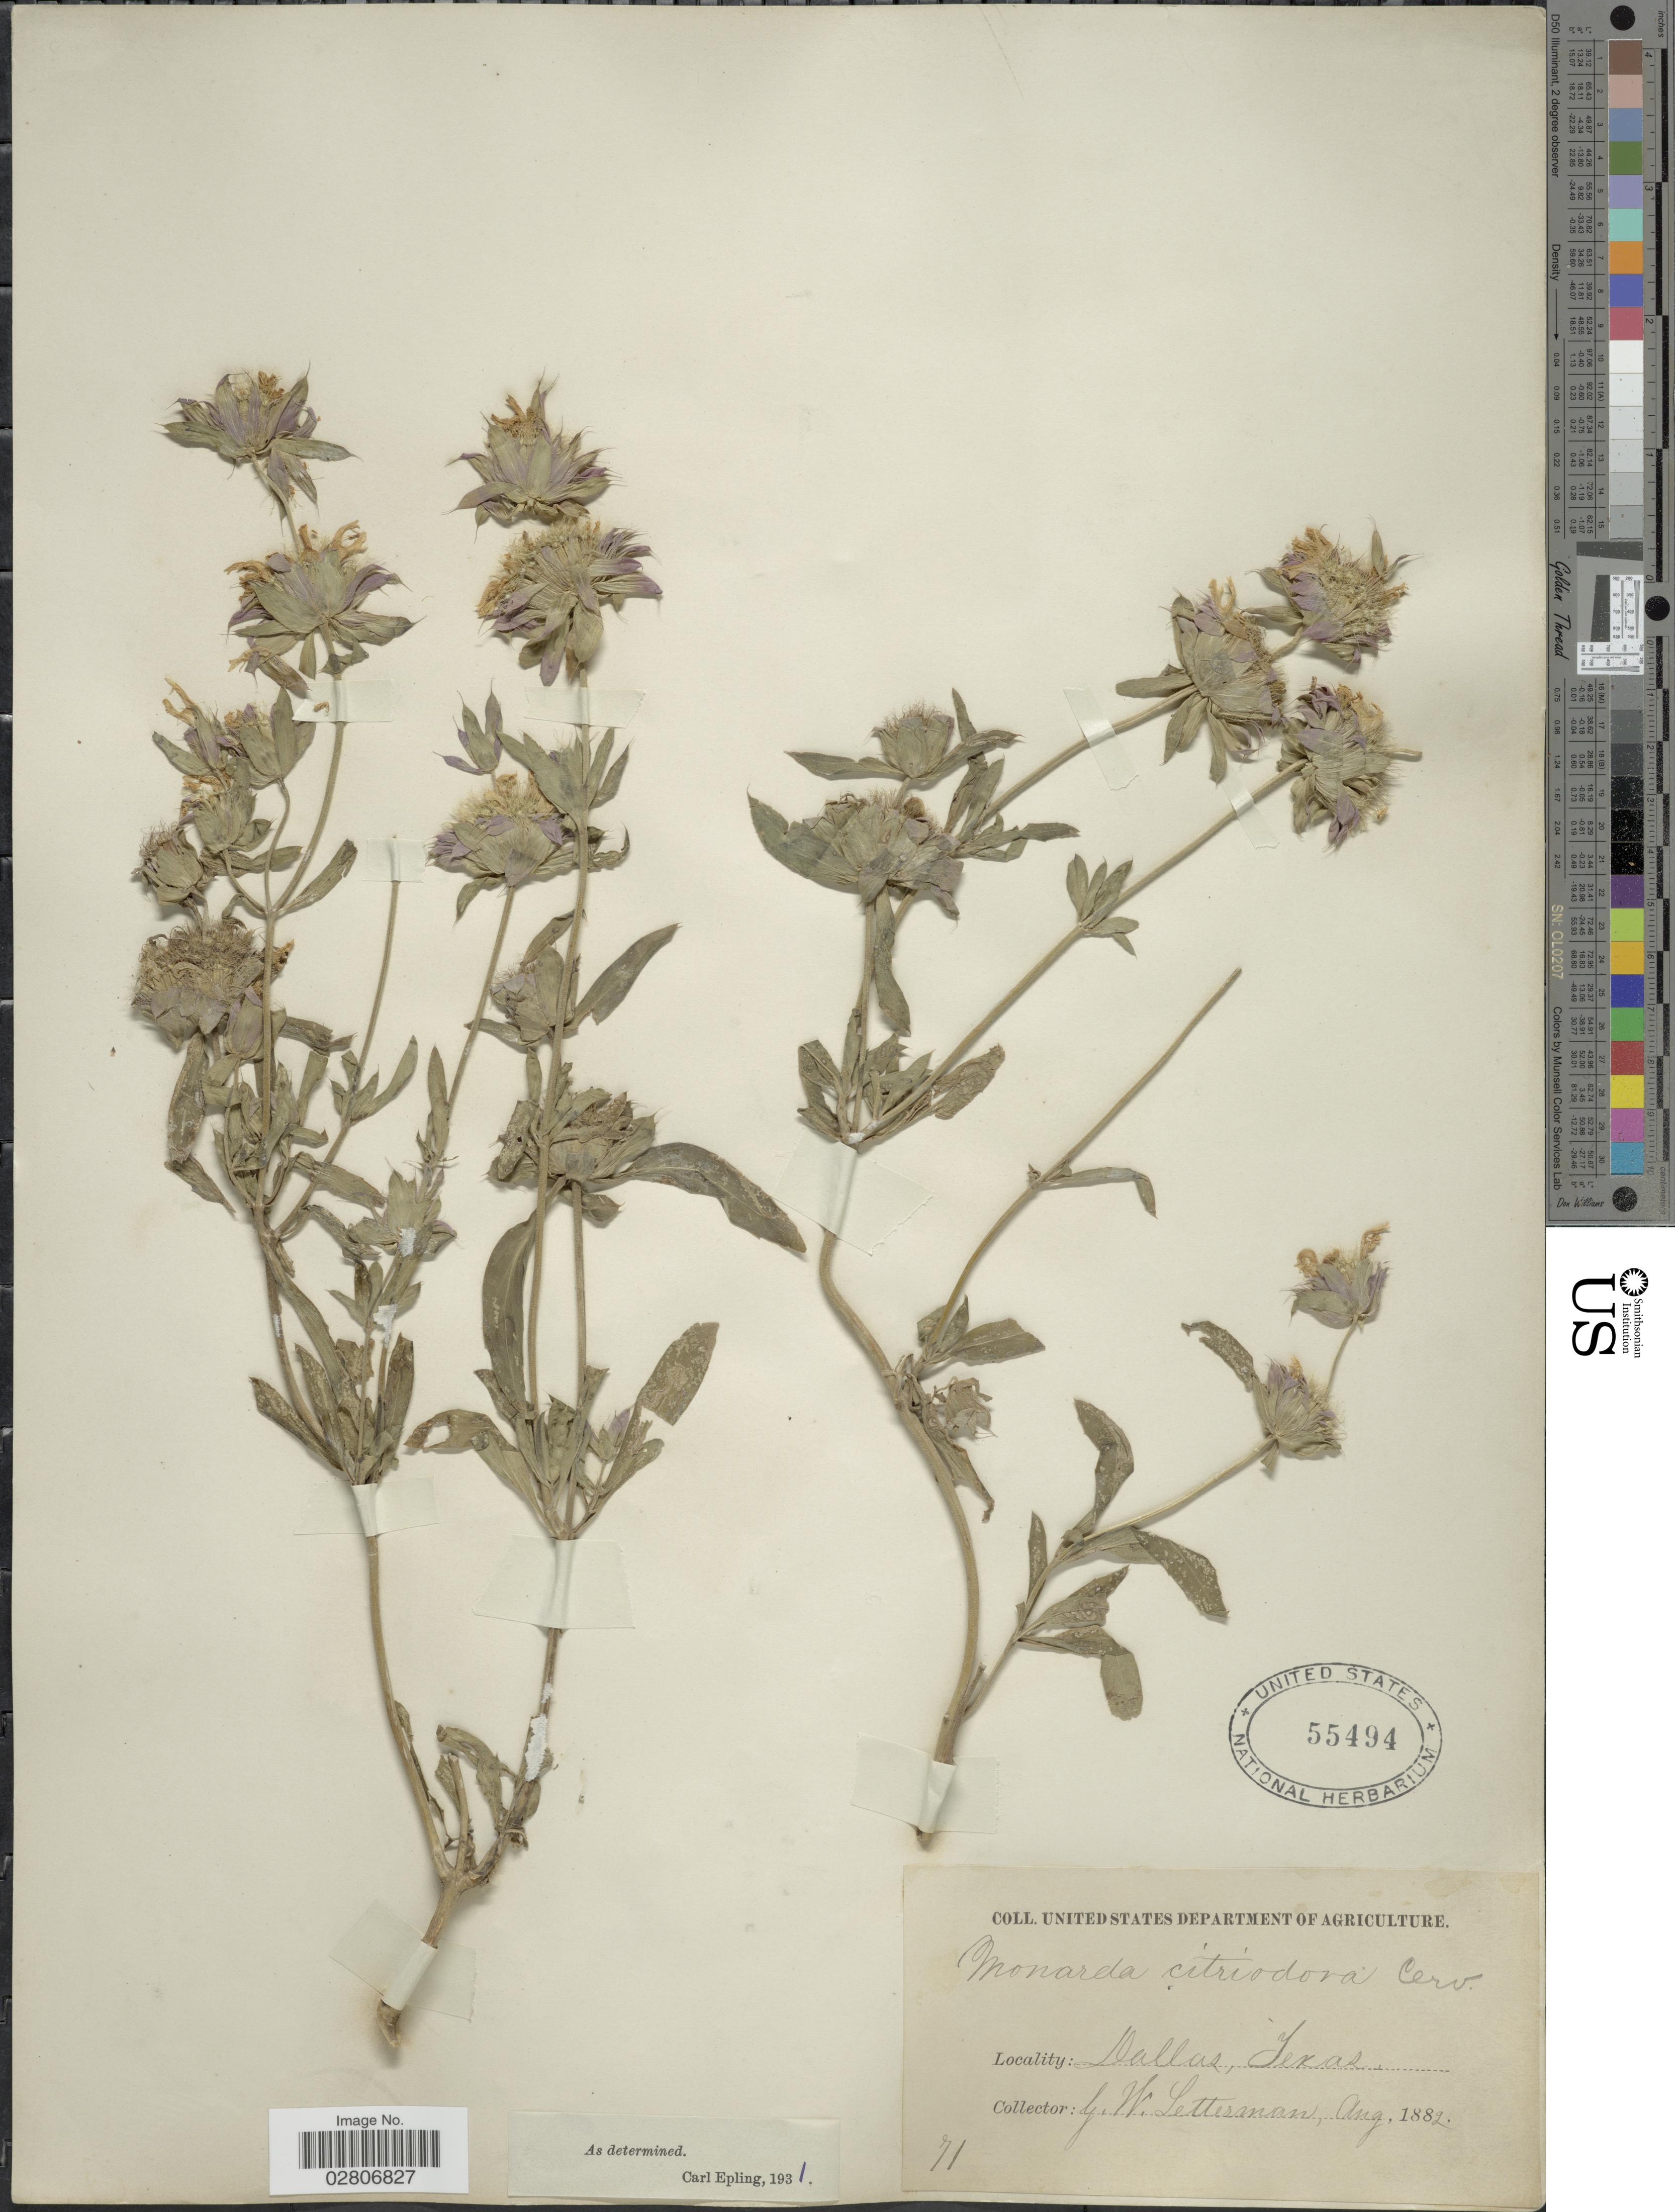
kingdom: Plantae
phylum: Tracheophyta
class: Magnoliopsida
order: Lamiales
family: Lamiaceae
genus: Monarda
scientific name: Monarda citriodora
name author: Cerv. ex Lag.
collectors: G. W. Letterman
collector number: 71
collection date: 1882-08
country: United States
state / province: Texas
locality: Dallas.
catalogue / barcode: US 55494